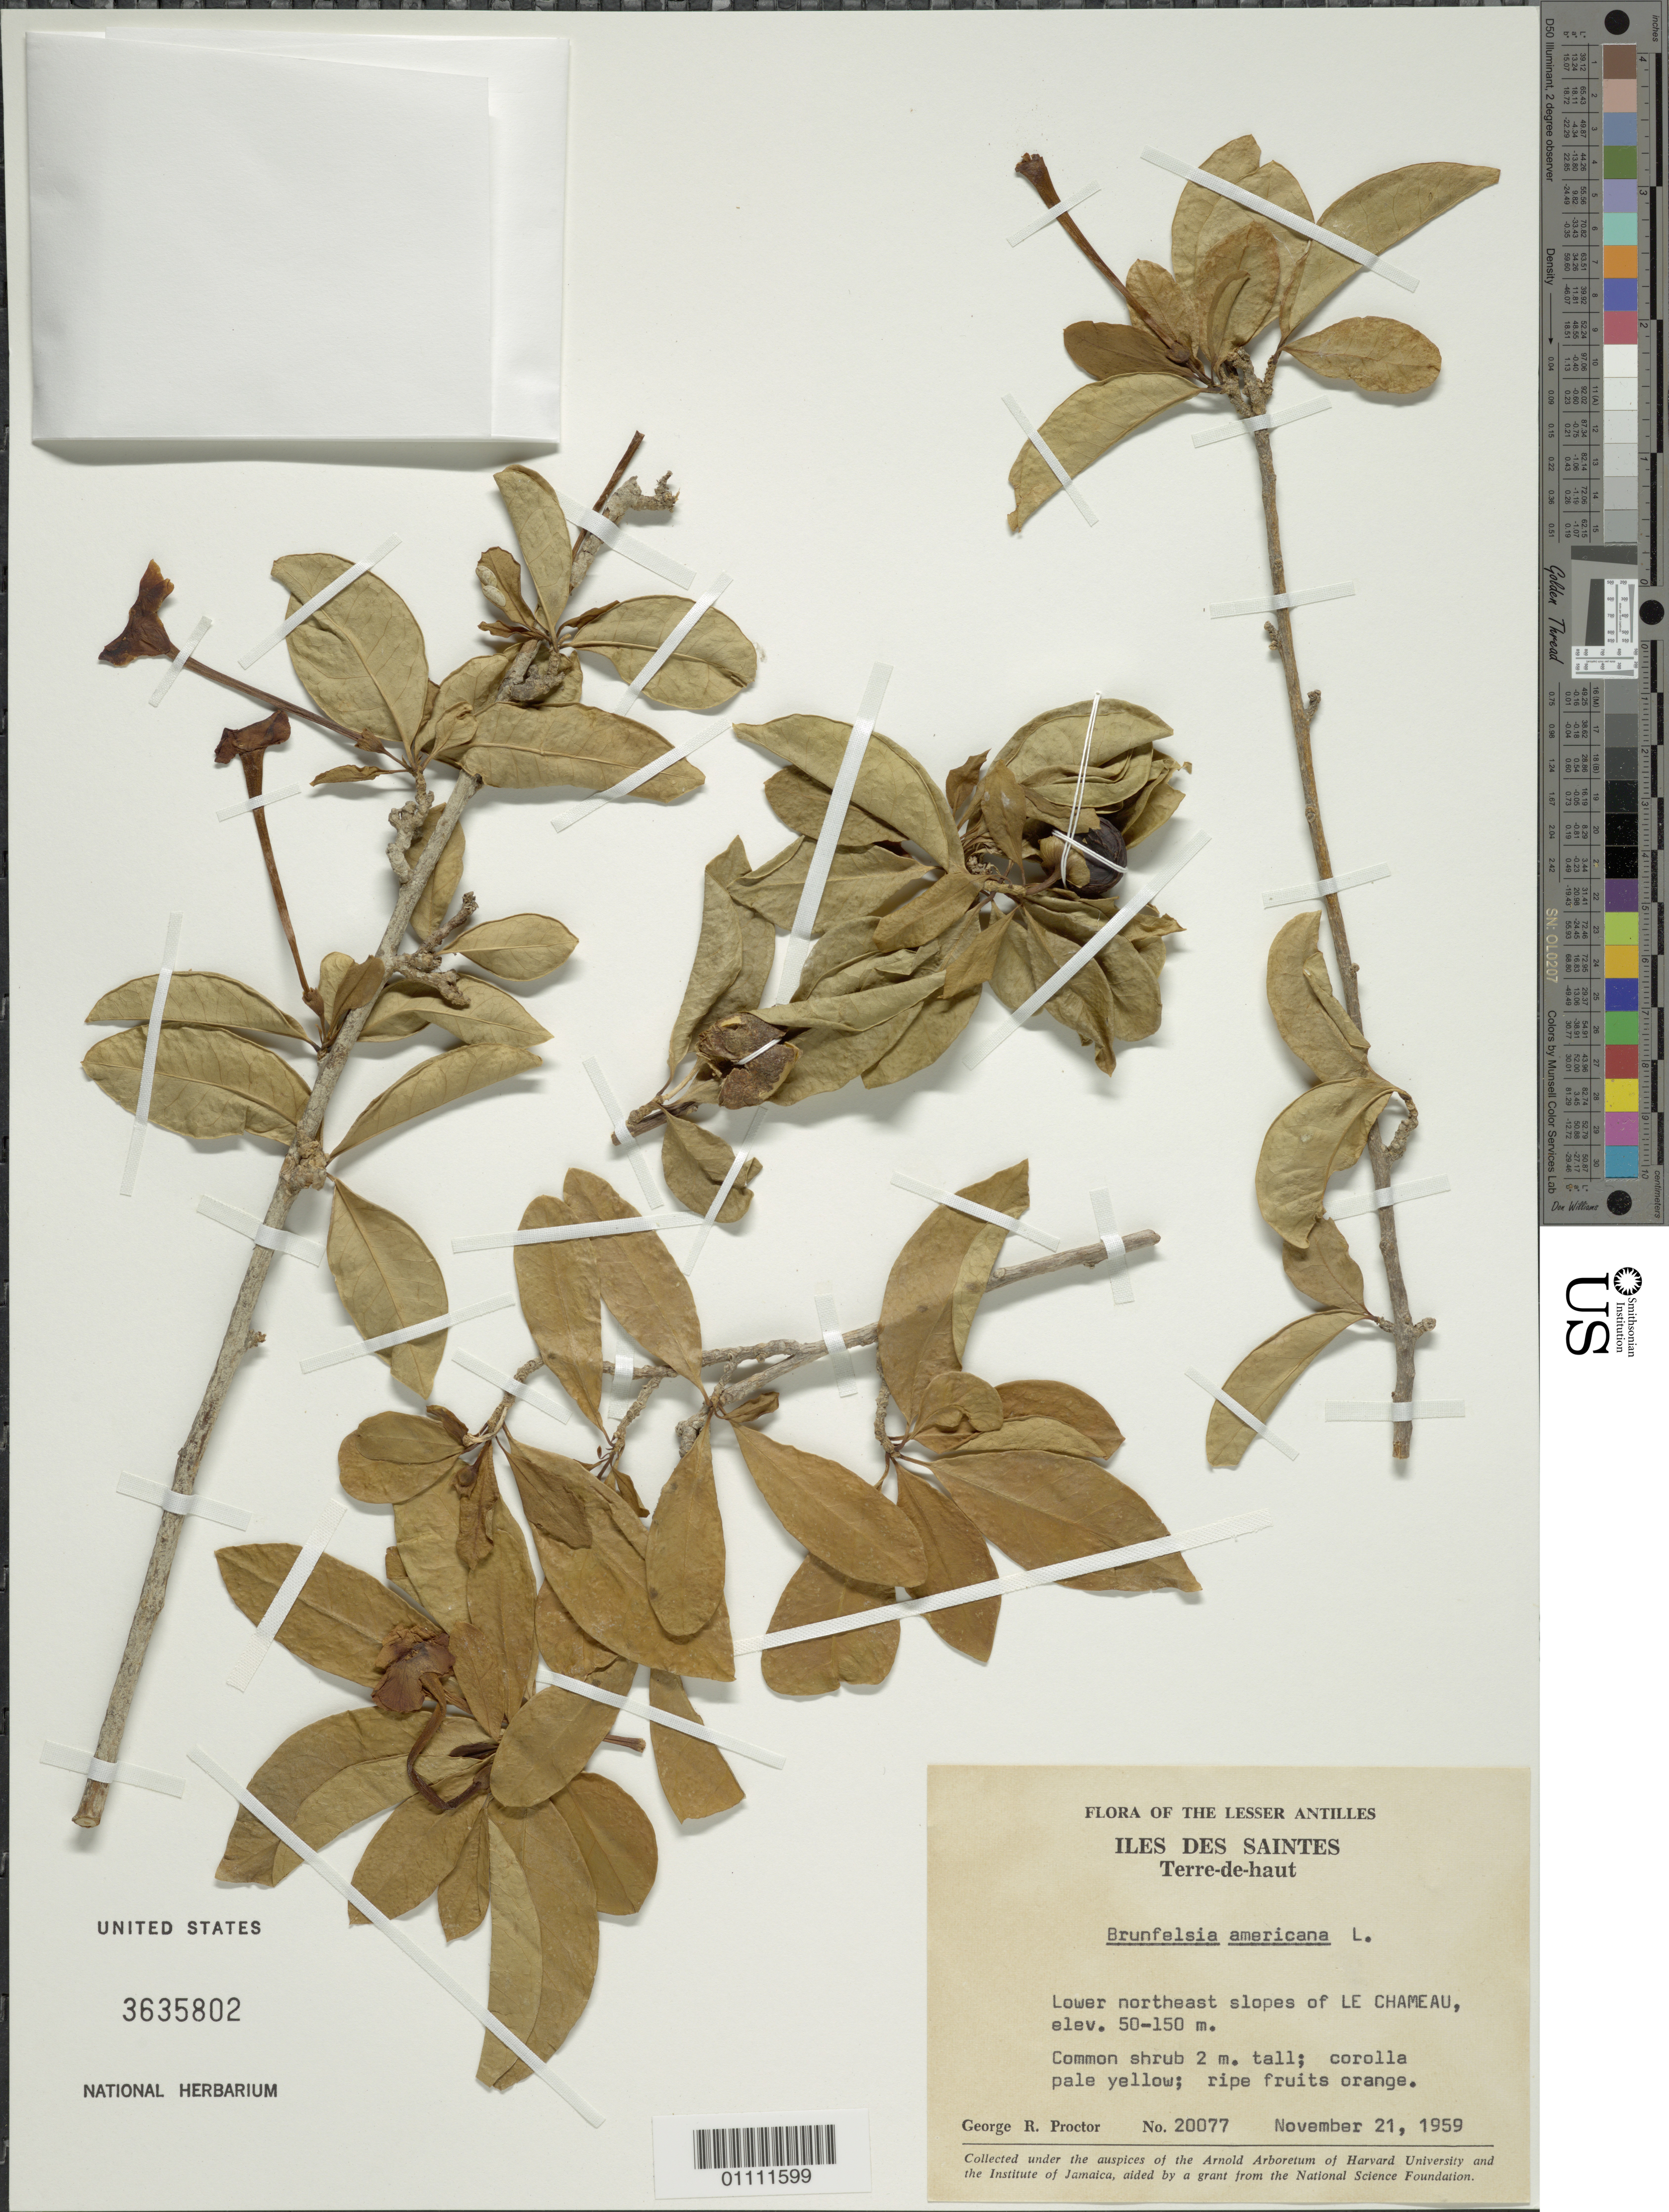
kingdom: Plantae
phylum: Tracheophyta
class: Magnoliopsida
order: Solanales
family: Solanaceae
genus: Brunfelsia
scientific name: Brunfelsia americana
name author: L.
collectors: G. R. Proctor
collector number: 20077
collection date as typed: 21 Nov 1959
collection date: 1959-11-21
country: Guadeloupe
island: Terre de Haut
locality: Terre-de-haut, lower NE slopes of Le Chameau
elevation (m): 50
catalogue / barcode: US 3635802